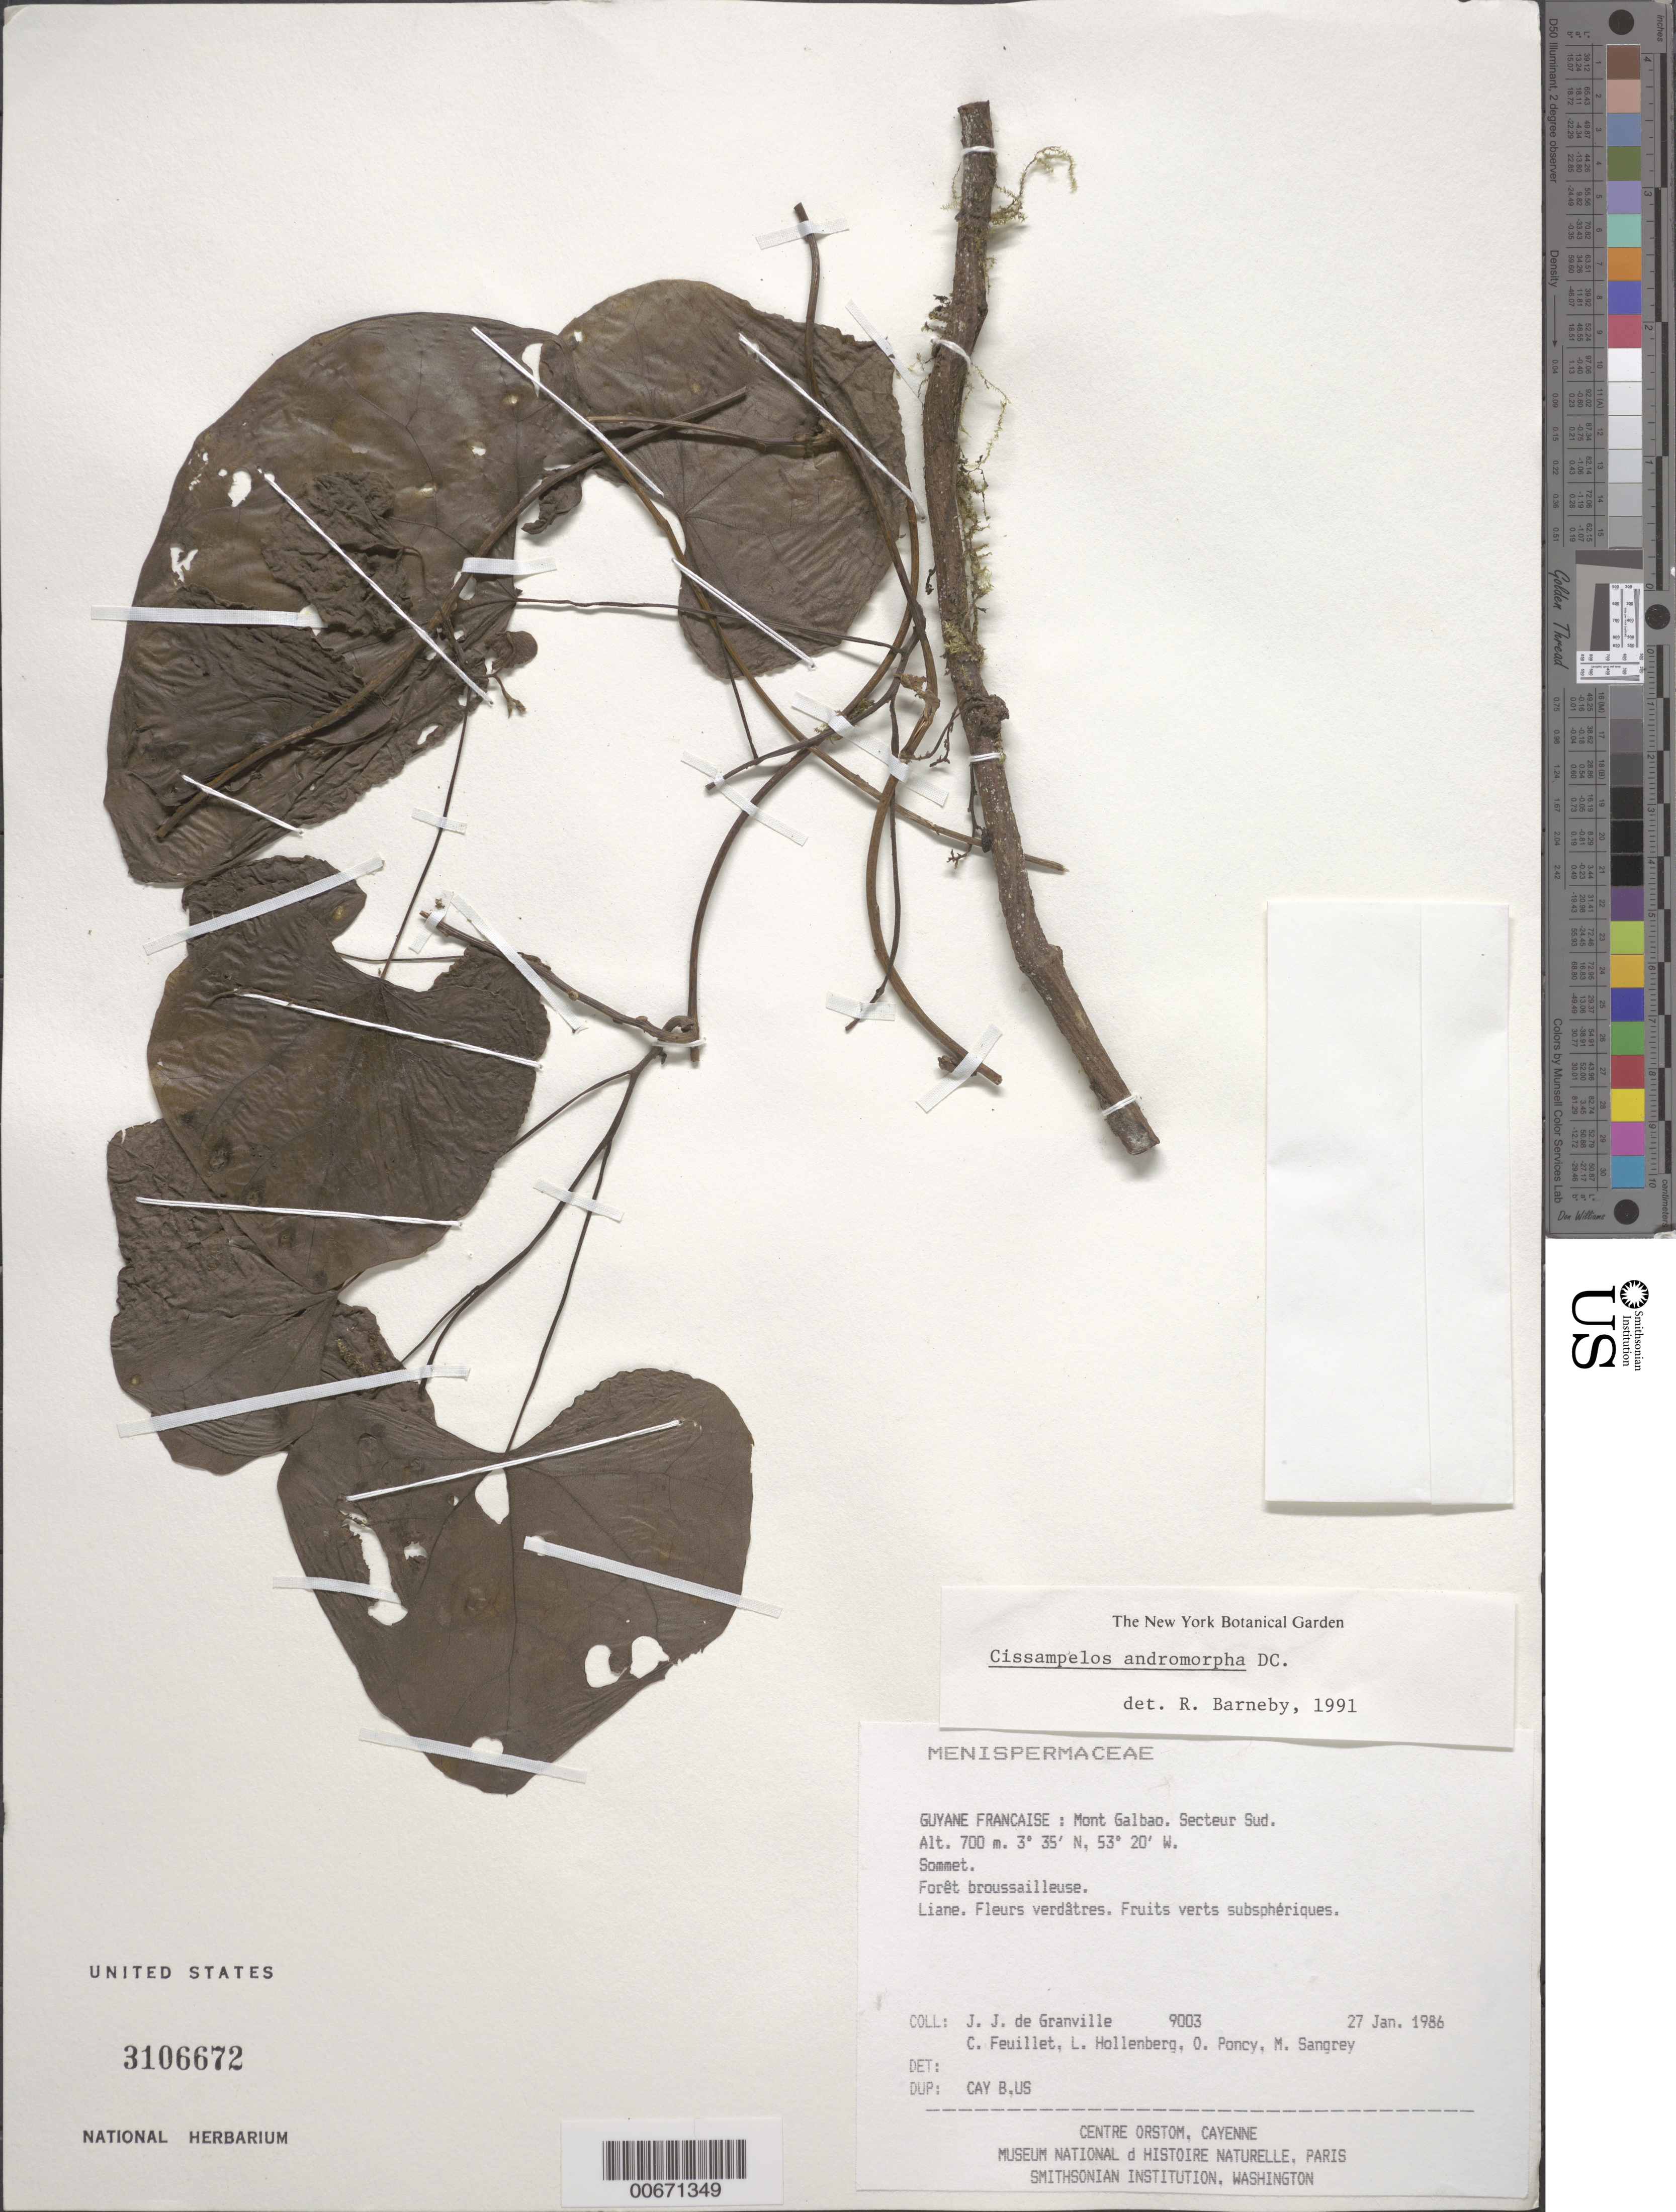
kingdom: Plantae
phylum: Tracheophyta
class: Magnoliopsida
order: Ranunculales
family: Menispermaceae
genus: Cissampelos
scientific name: Cissampelos andromorpha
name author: DC.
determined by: Barneby, Rupert C., (NY)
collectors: J.-J. de Granville, C. Feuillet, L. Hollenberg, O. Poncy & M. S. Sangrey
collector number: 9003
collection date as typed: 27-Jan-86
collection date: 1986-01-27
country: French Guiana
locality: Mont Galbao. Secteur Sud. Sommet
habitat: Forêt broussailleuse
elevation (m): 700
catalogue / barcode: US 3106672